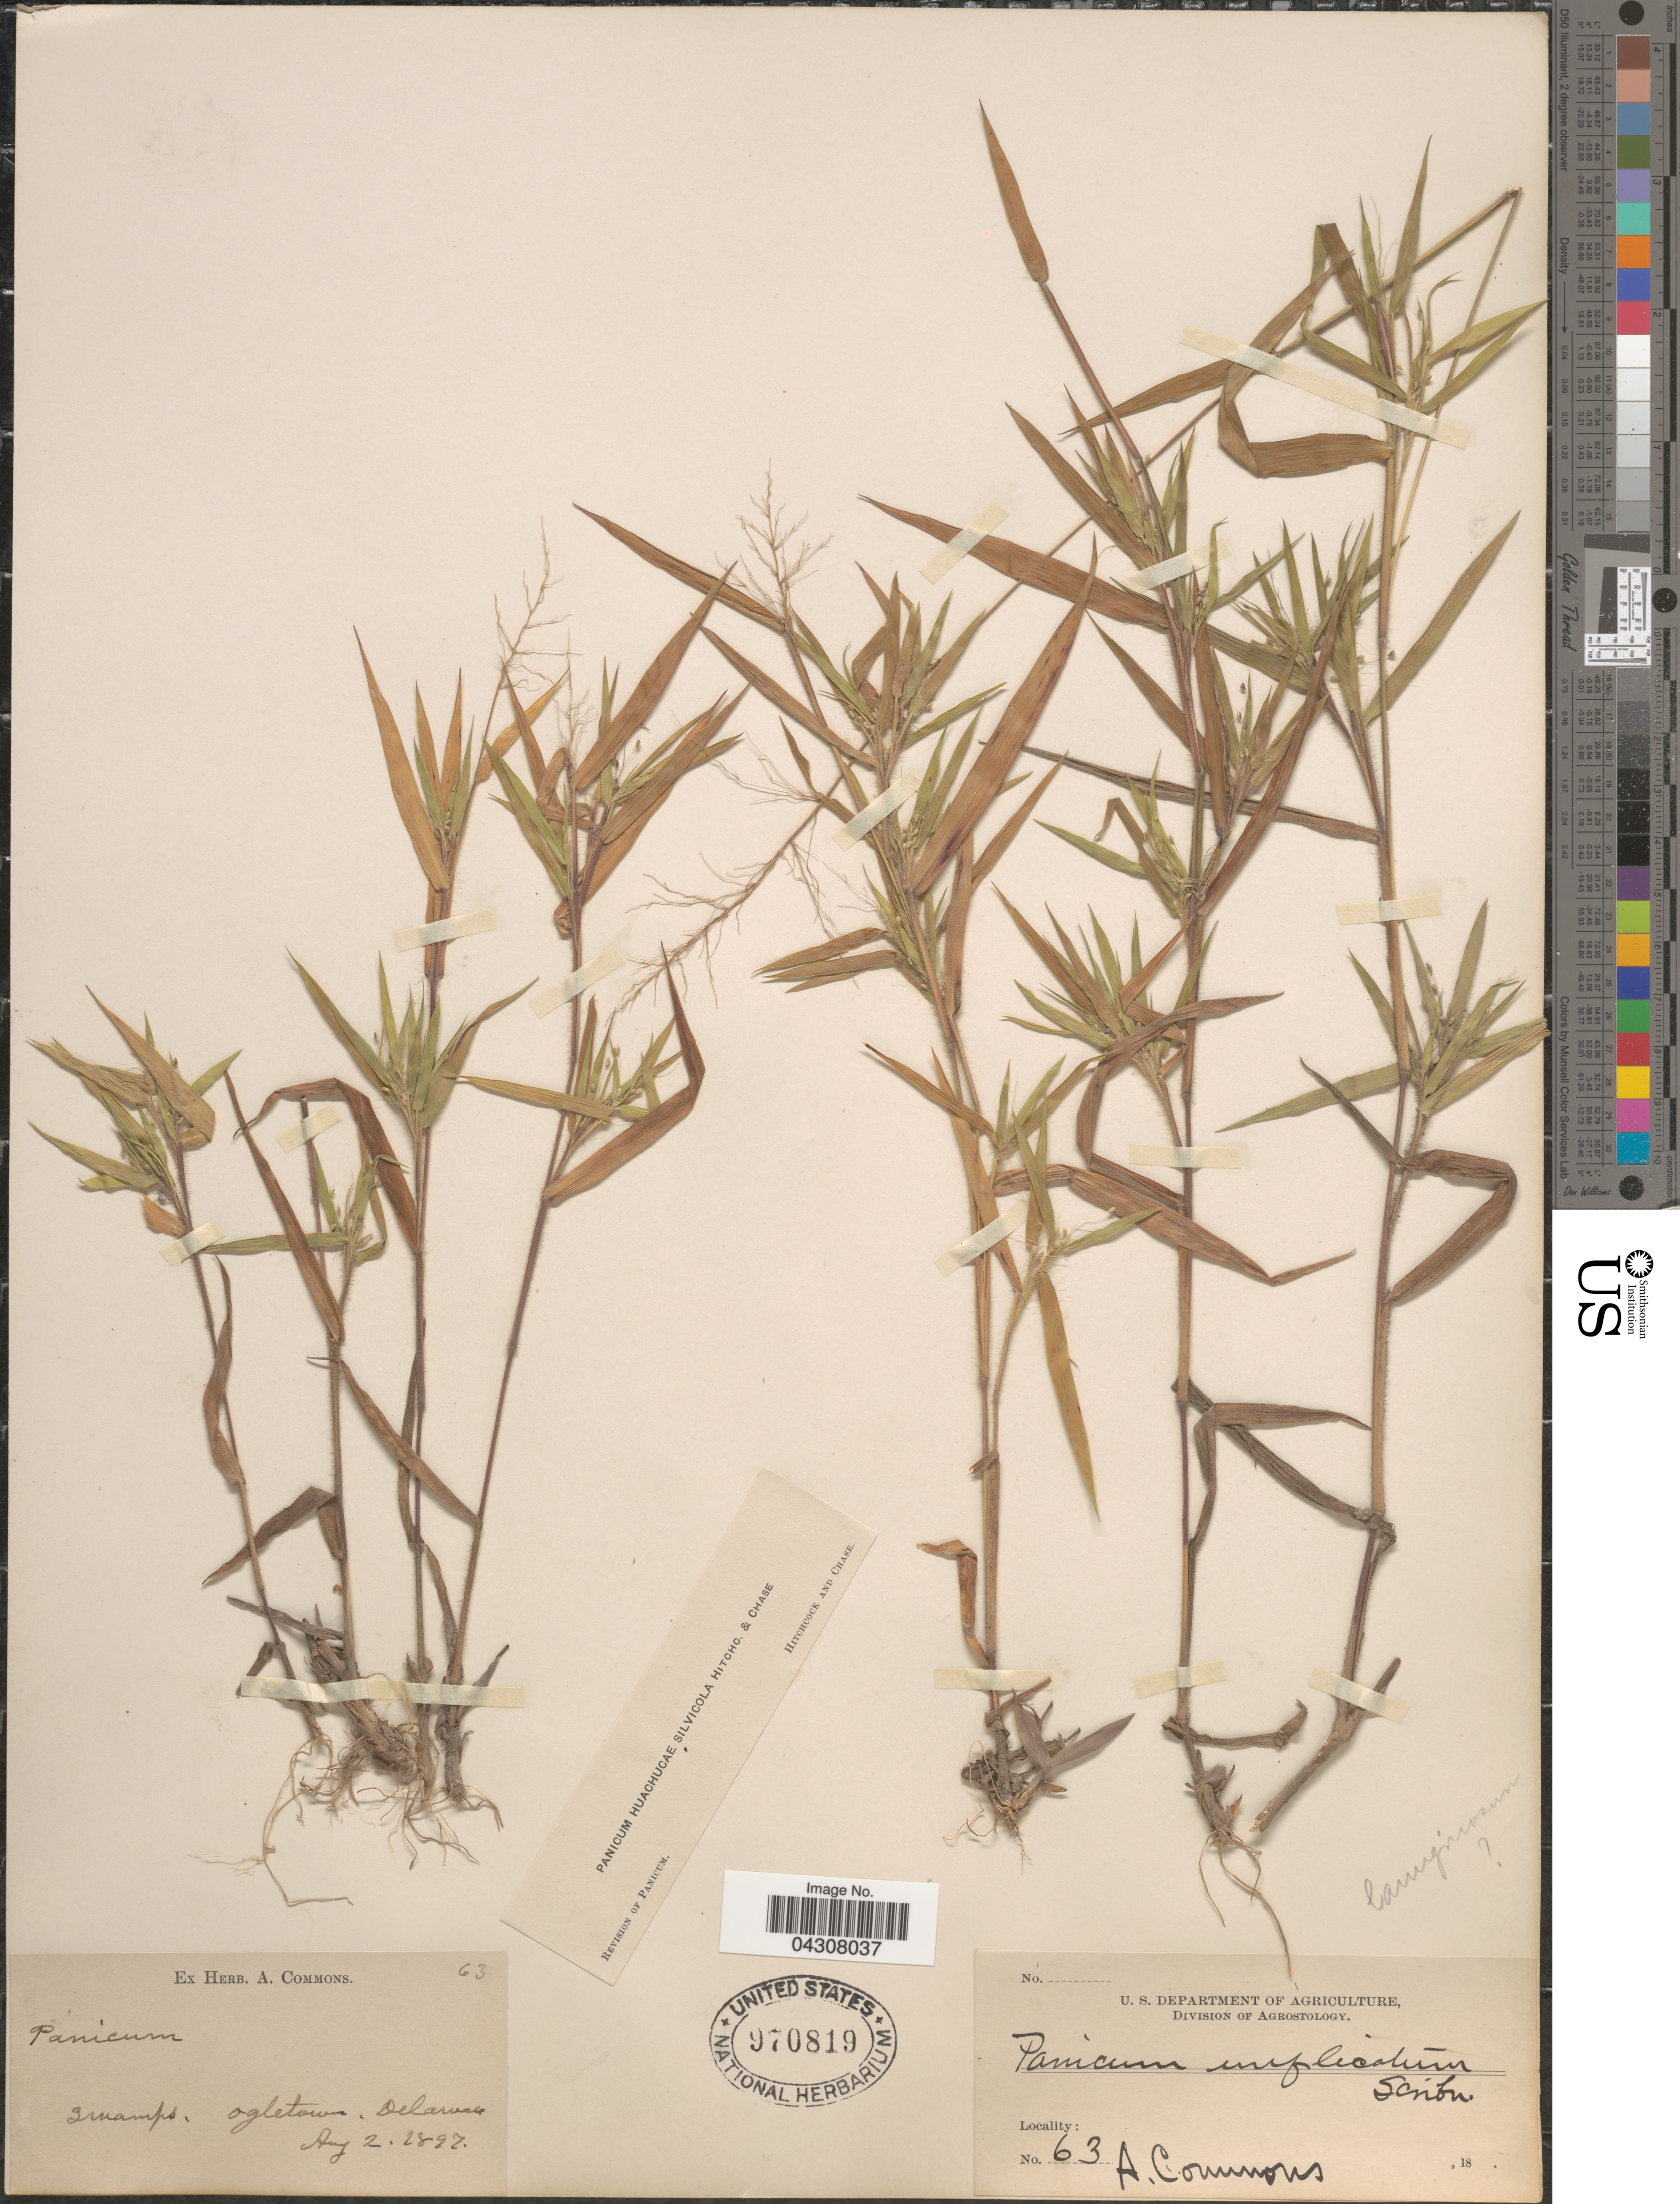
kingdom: Plantae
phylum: Tracheophyta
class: Liliopsida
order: Poales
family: Poaceae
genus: Dichanthelium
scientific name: Dichanthelium acuminatum var. acuminatum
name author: (Sw.) Gould & C.A. Clark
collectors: A. Commons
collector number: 63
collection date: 1897-08-02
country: United States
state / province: Delaware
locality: Swamps, Ogletown.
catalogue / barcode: US 970819